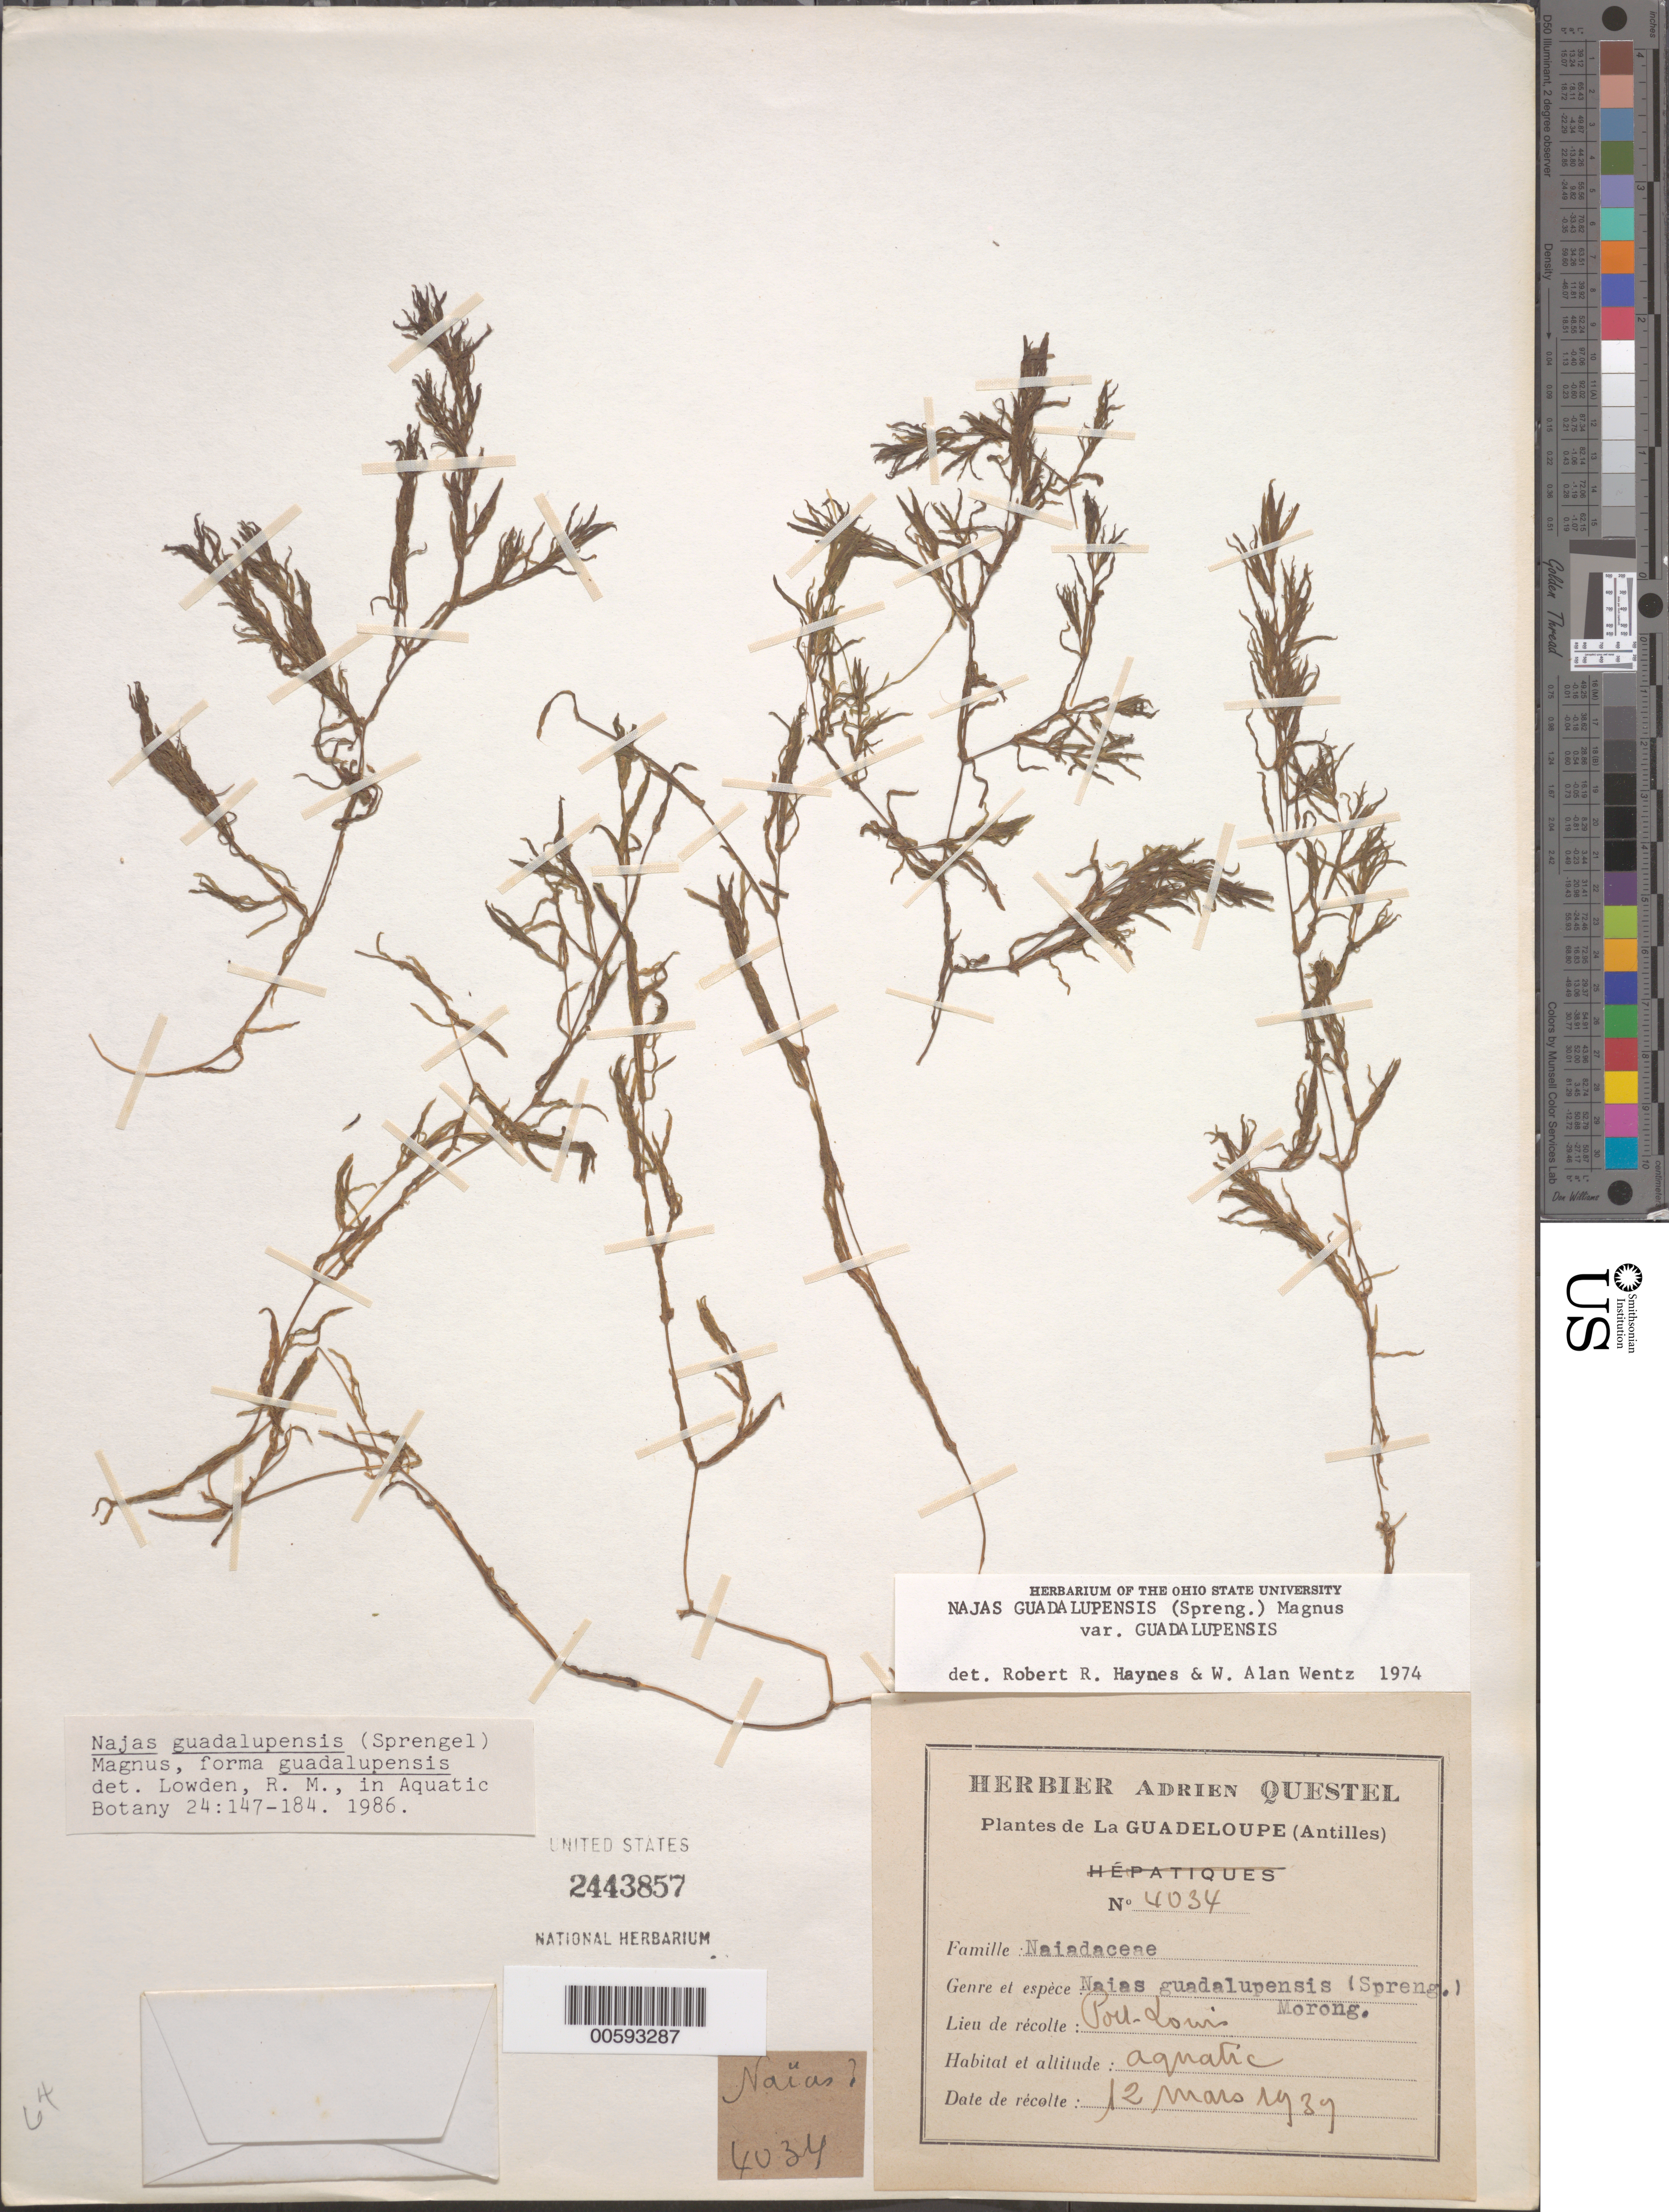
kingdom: Plantae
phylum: Tracheophyta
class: Liliopsida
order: Alismatales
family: Hydrocharitaceae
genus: Najas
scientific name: Najas guadalupensis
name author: (Spreng.) Magnus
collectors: A. Questel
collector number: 4034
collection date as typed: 12 Mar 1939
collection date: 1939-03-12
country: Guadeloupe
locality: Antilles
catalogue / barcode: US 2443857